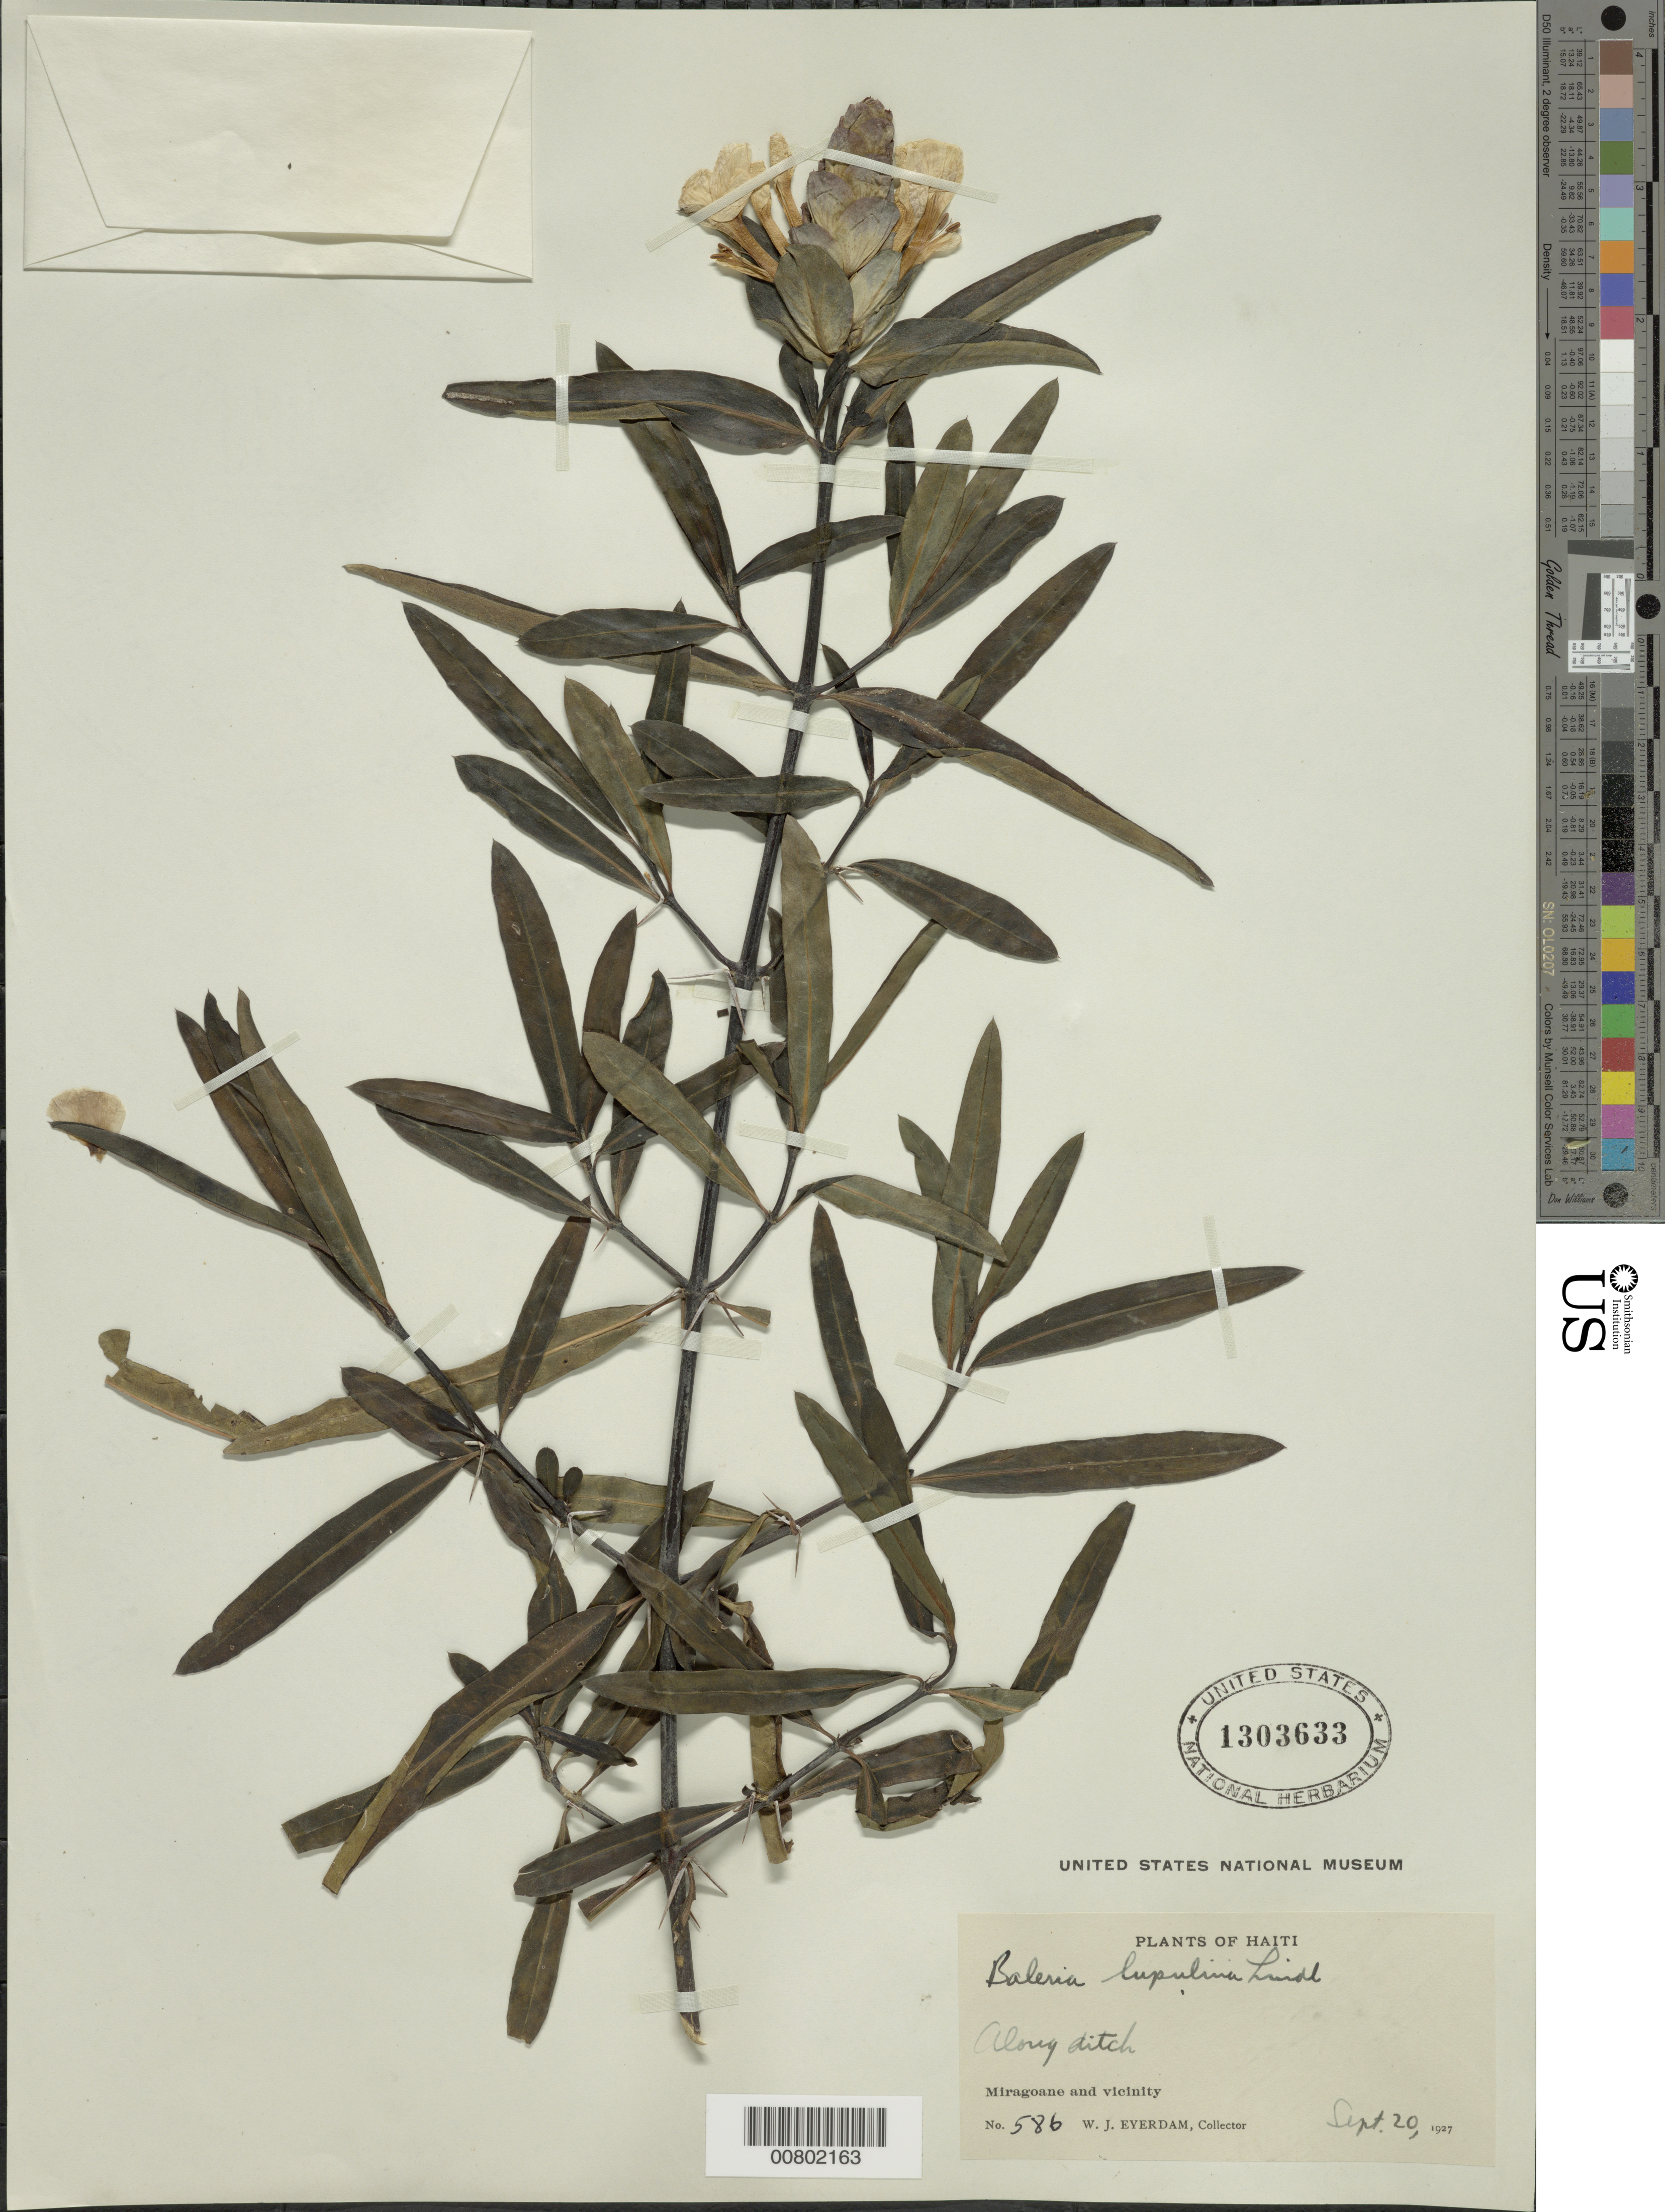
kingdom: Plantae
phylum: Tracheophyta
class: Magnoliopsida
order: Lamiales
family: Acanthaceae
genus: Barleria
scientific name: Barleria lupulina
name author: Lindl.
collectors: W. J. Eyerdam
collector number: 586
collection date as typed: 20 Sep 1927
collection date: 1927-09-20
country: Haiti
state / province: Grand'Anse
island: Hispaniola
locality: Miragoane and vicinity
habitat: Along ditch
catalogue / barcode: US 1303633